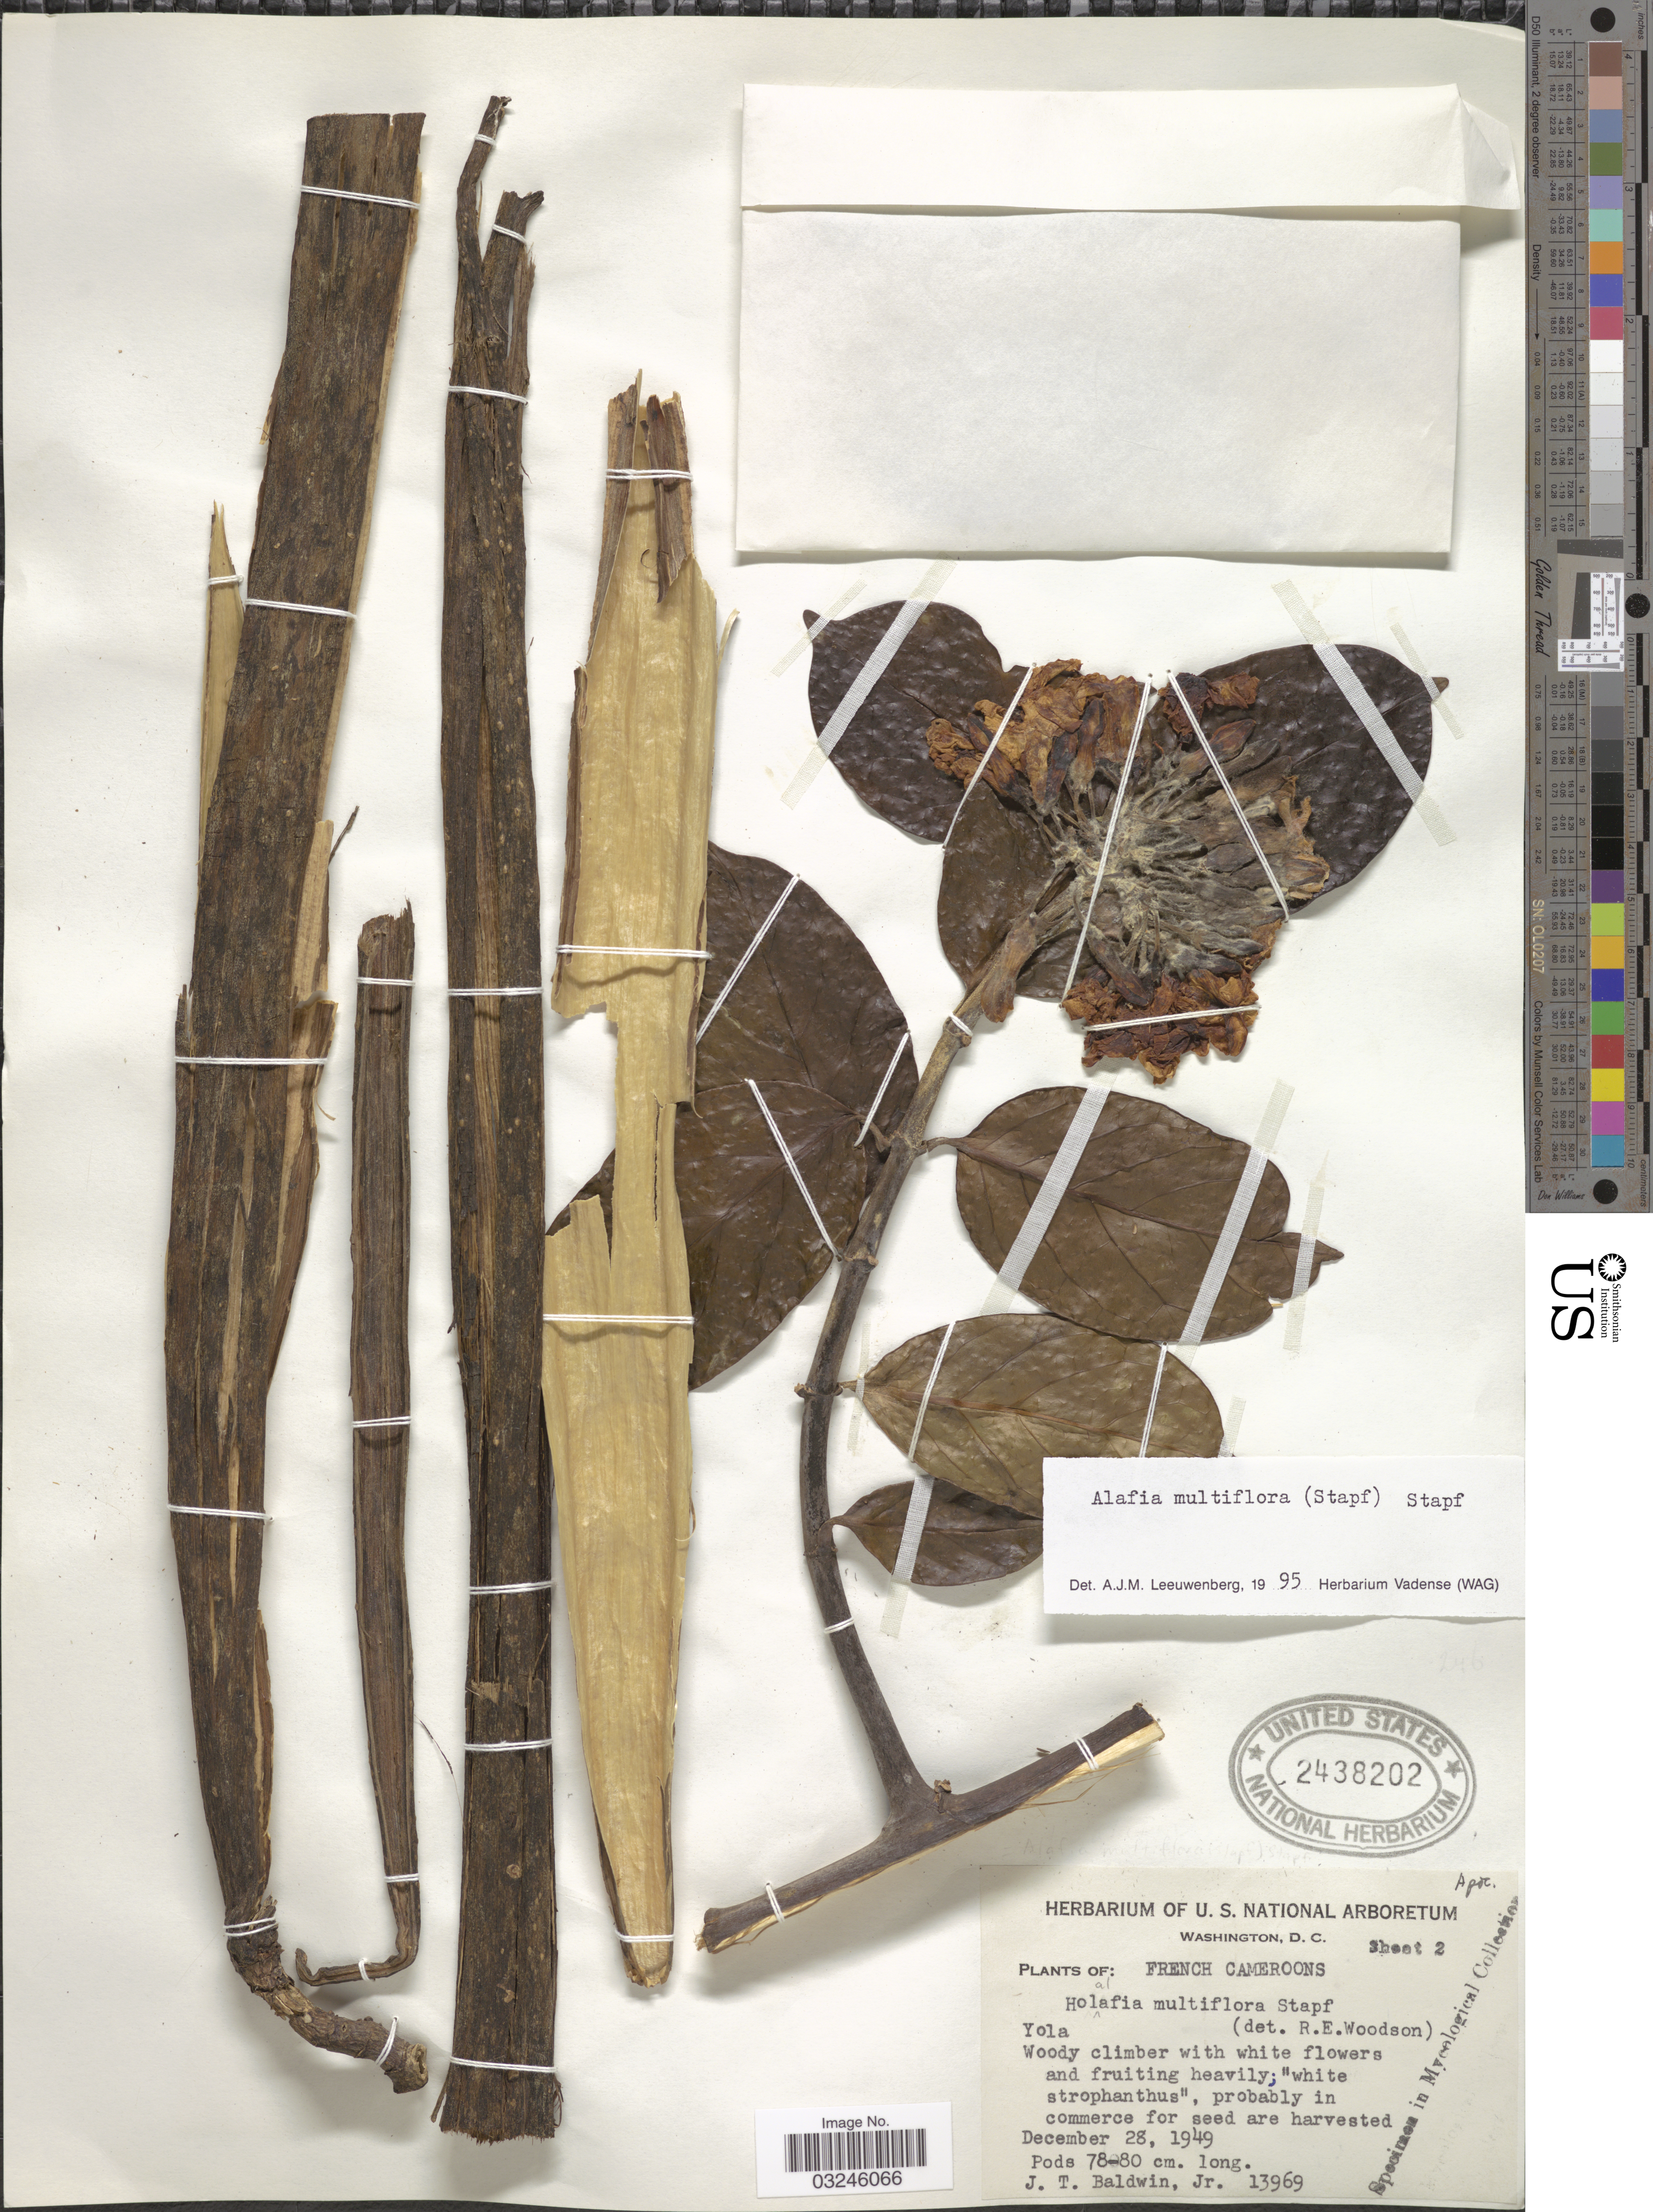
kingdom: Plantae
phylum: Tracheophyta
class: Magnoliopsida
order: Gentianales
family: Apocynaceae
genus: Alafia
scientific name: Alafia multiflora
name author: (Stapf) Stapf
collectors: J. T. Baldwin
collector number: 13969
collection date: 1949-12-28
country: Cameroon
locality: French Cameroons. Yola.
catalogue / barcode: US 2438202